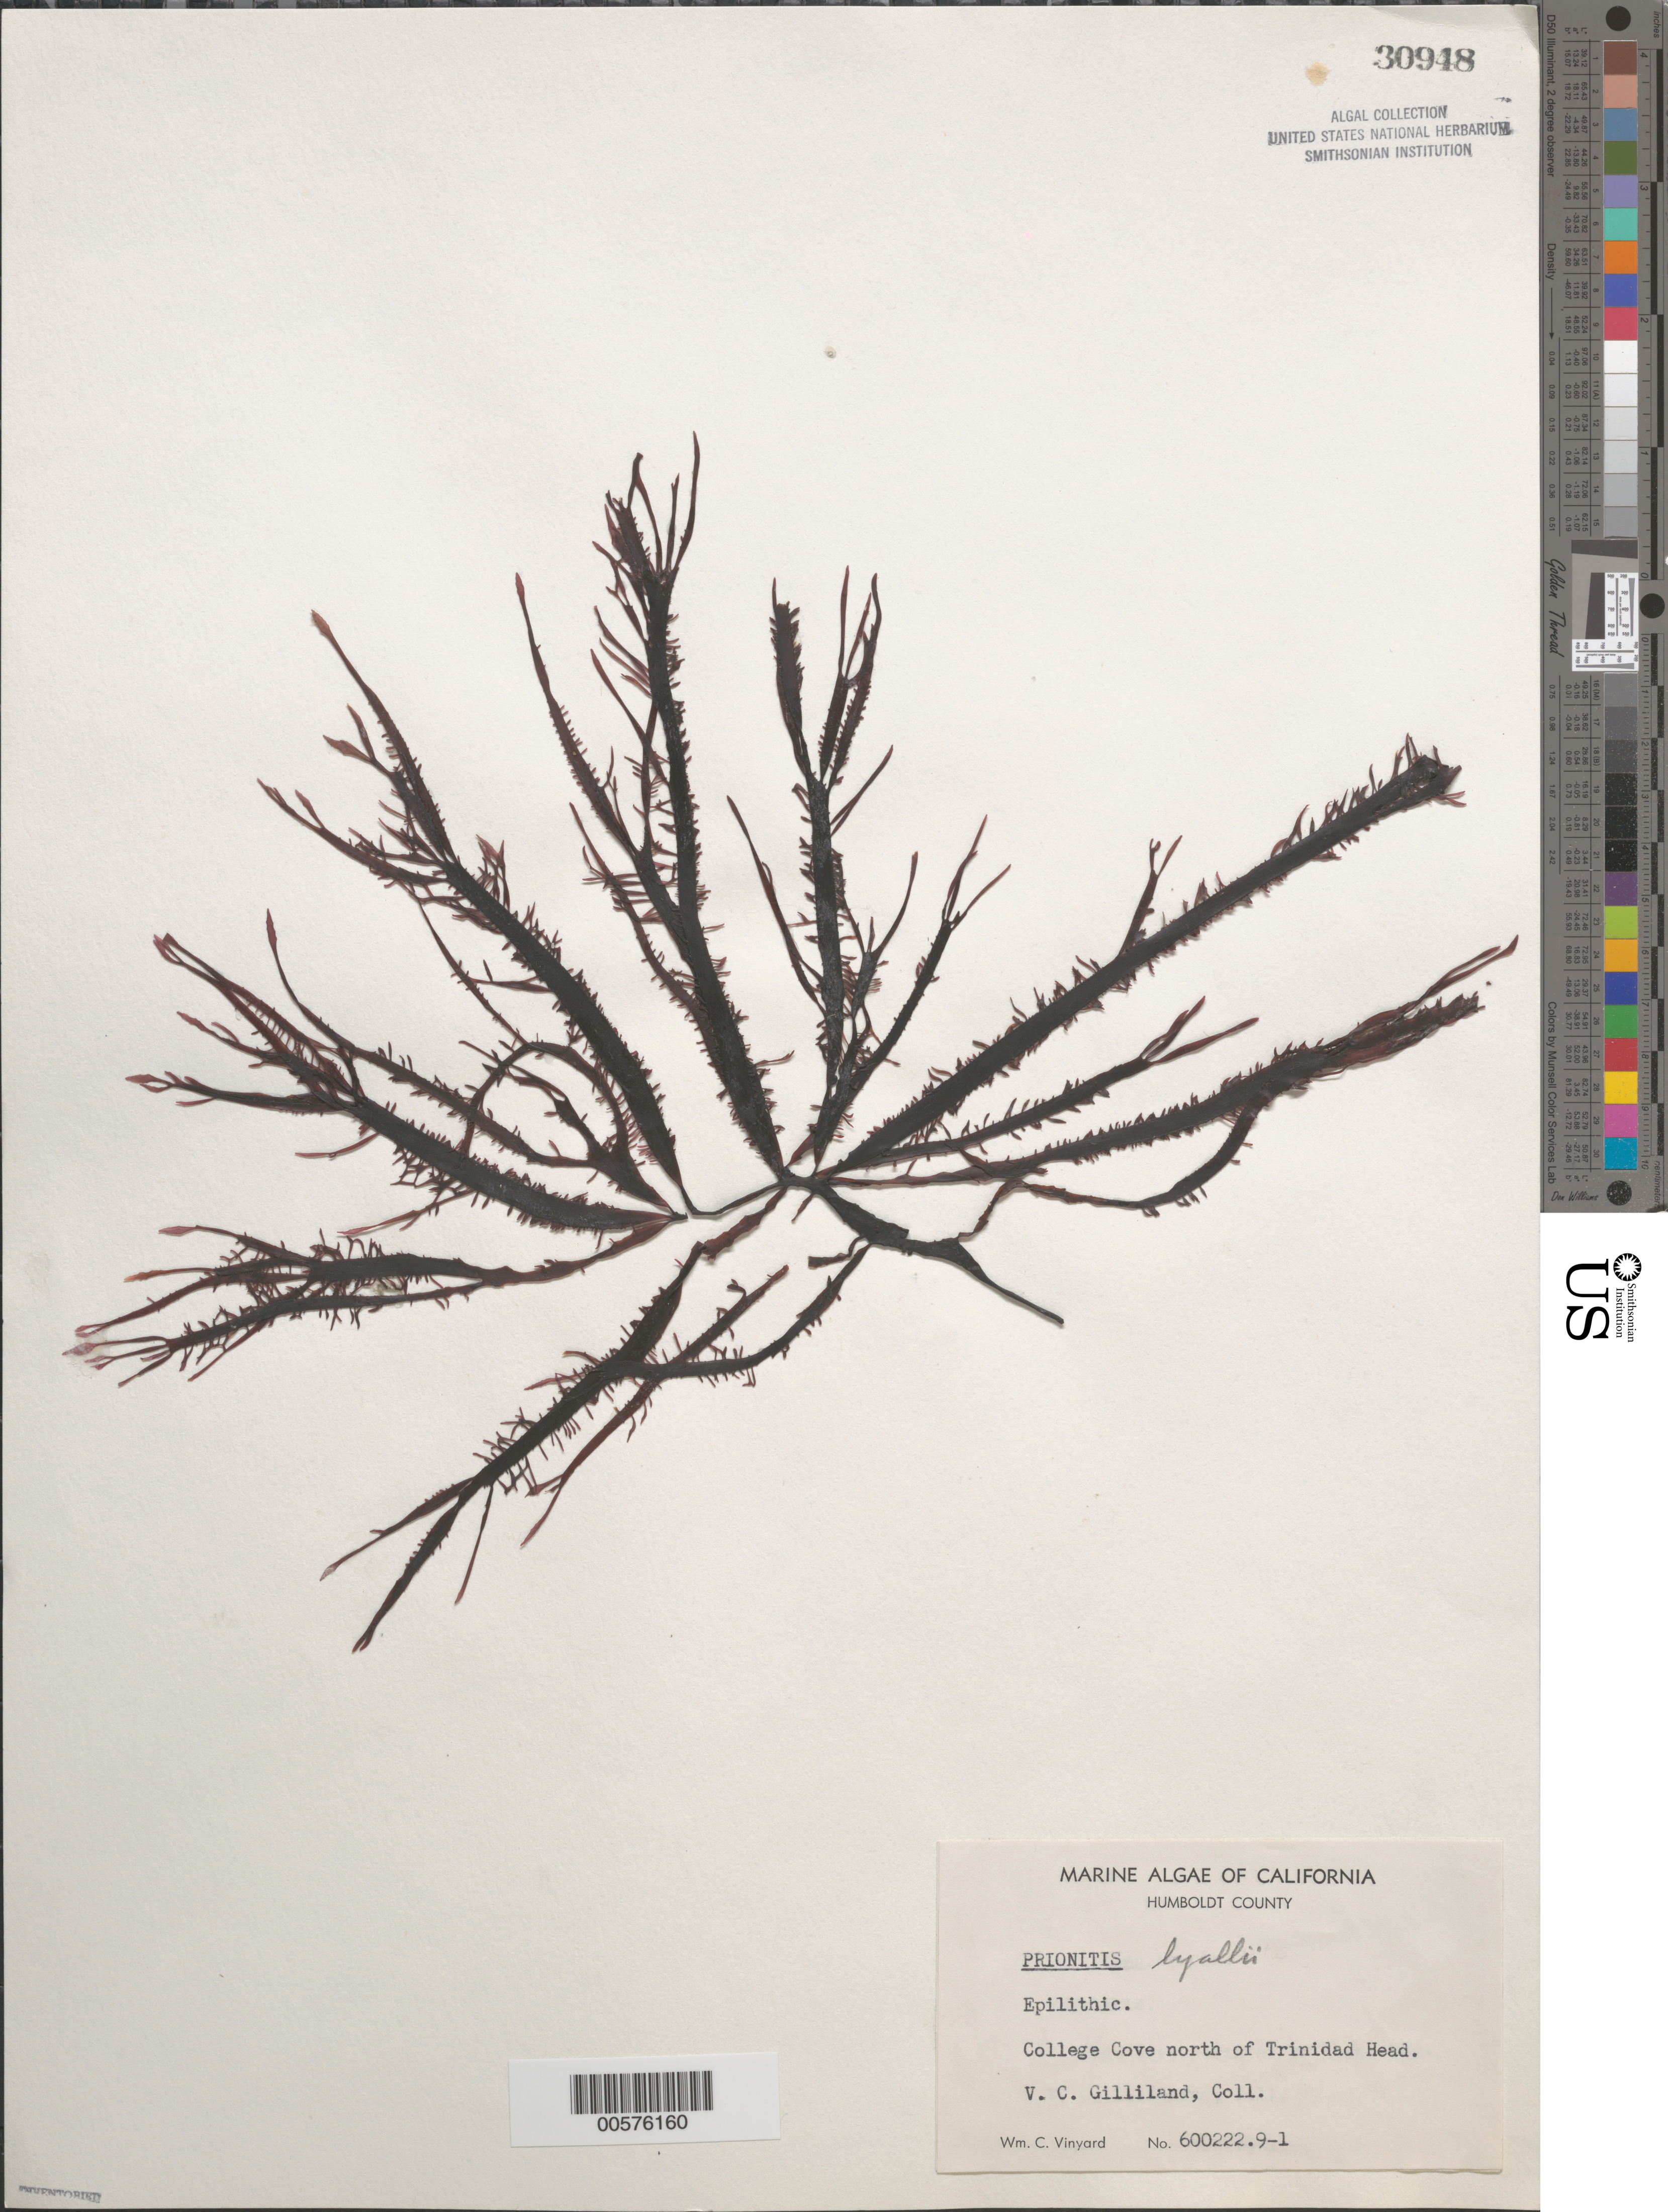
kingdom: Plantae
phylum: Rhodophyta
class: Florideophyceae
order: Cryptonemiales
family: Cryptonemiaceae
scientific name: Prionitis sternbergii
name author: (C. Agardh) J. Agardh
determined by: Algae name updating Project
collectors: V. Gilliland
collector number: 600222.9-1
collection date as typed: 22 Feb 1960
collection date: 1960-02-22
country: United States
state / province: California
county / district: Humboldt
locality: College Cove, north of Trinidad Head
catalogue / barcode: US 30948